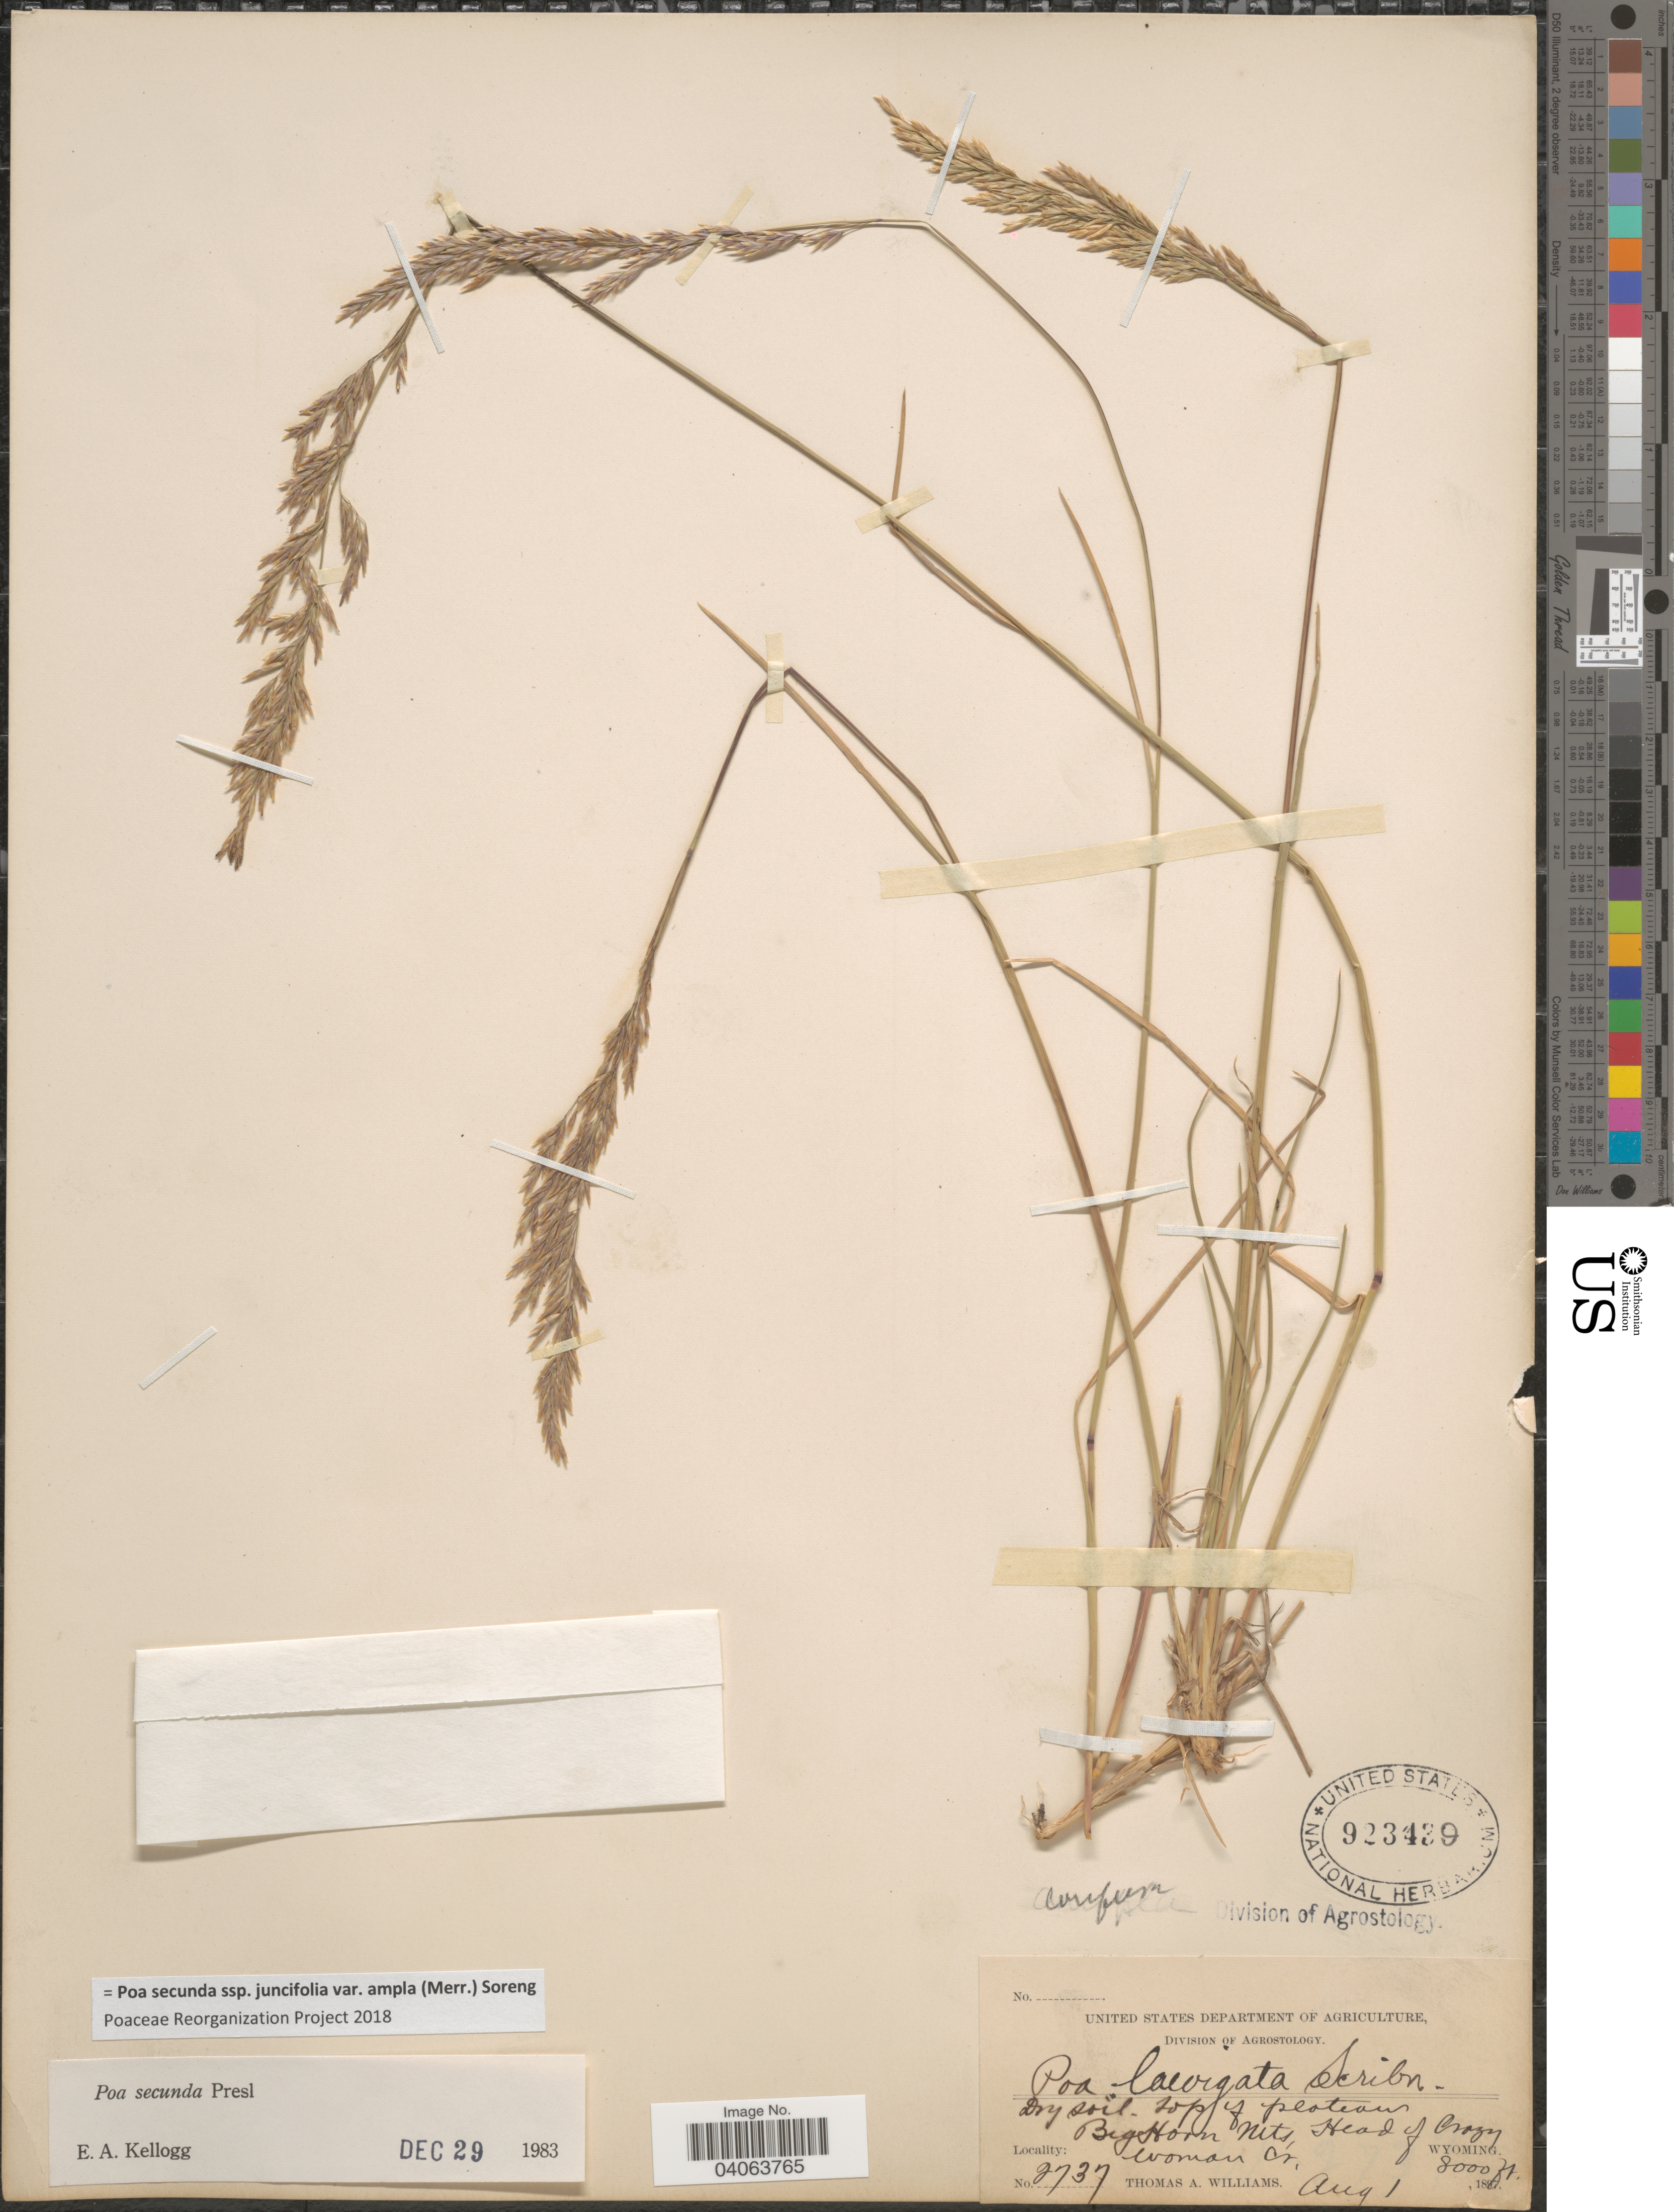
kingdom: Plantae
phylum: Tracheophyta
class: Liliopsida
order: Poales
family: Poaceae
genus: Poa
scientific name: Poa secunda subsp. juncifolia var. ampla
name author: (Merr.) Soreng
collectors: T. A. Williams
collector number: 2737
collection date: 1897-08-01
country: United States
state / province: Wyoming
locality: Dry soil. Top of plateaus BigHorn Mts, Head of Crazy Woman Cr.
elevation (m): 2438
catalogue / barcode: US 923439